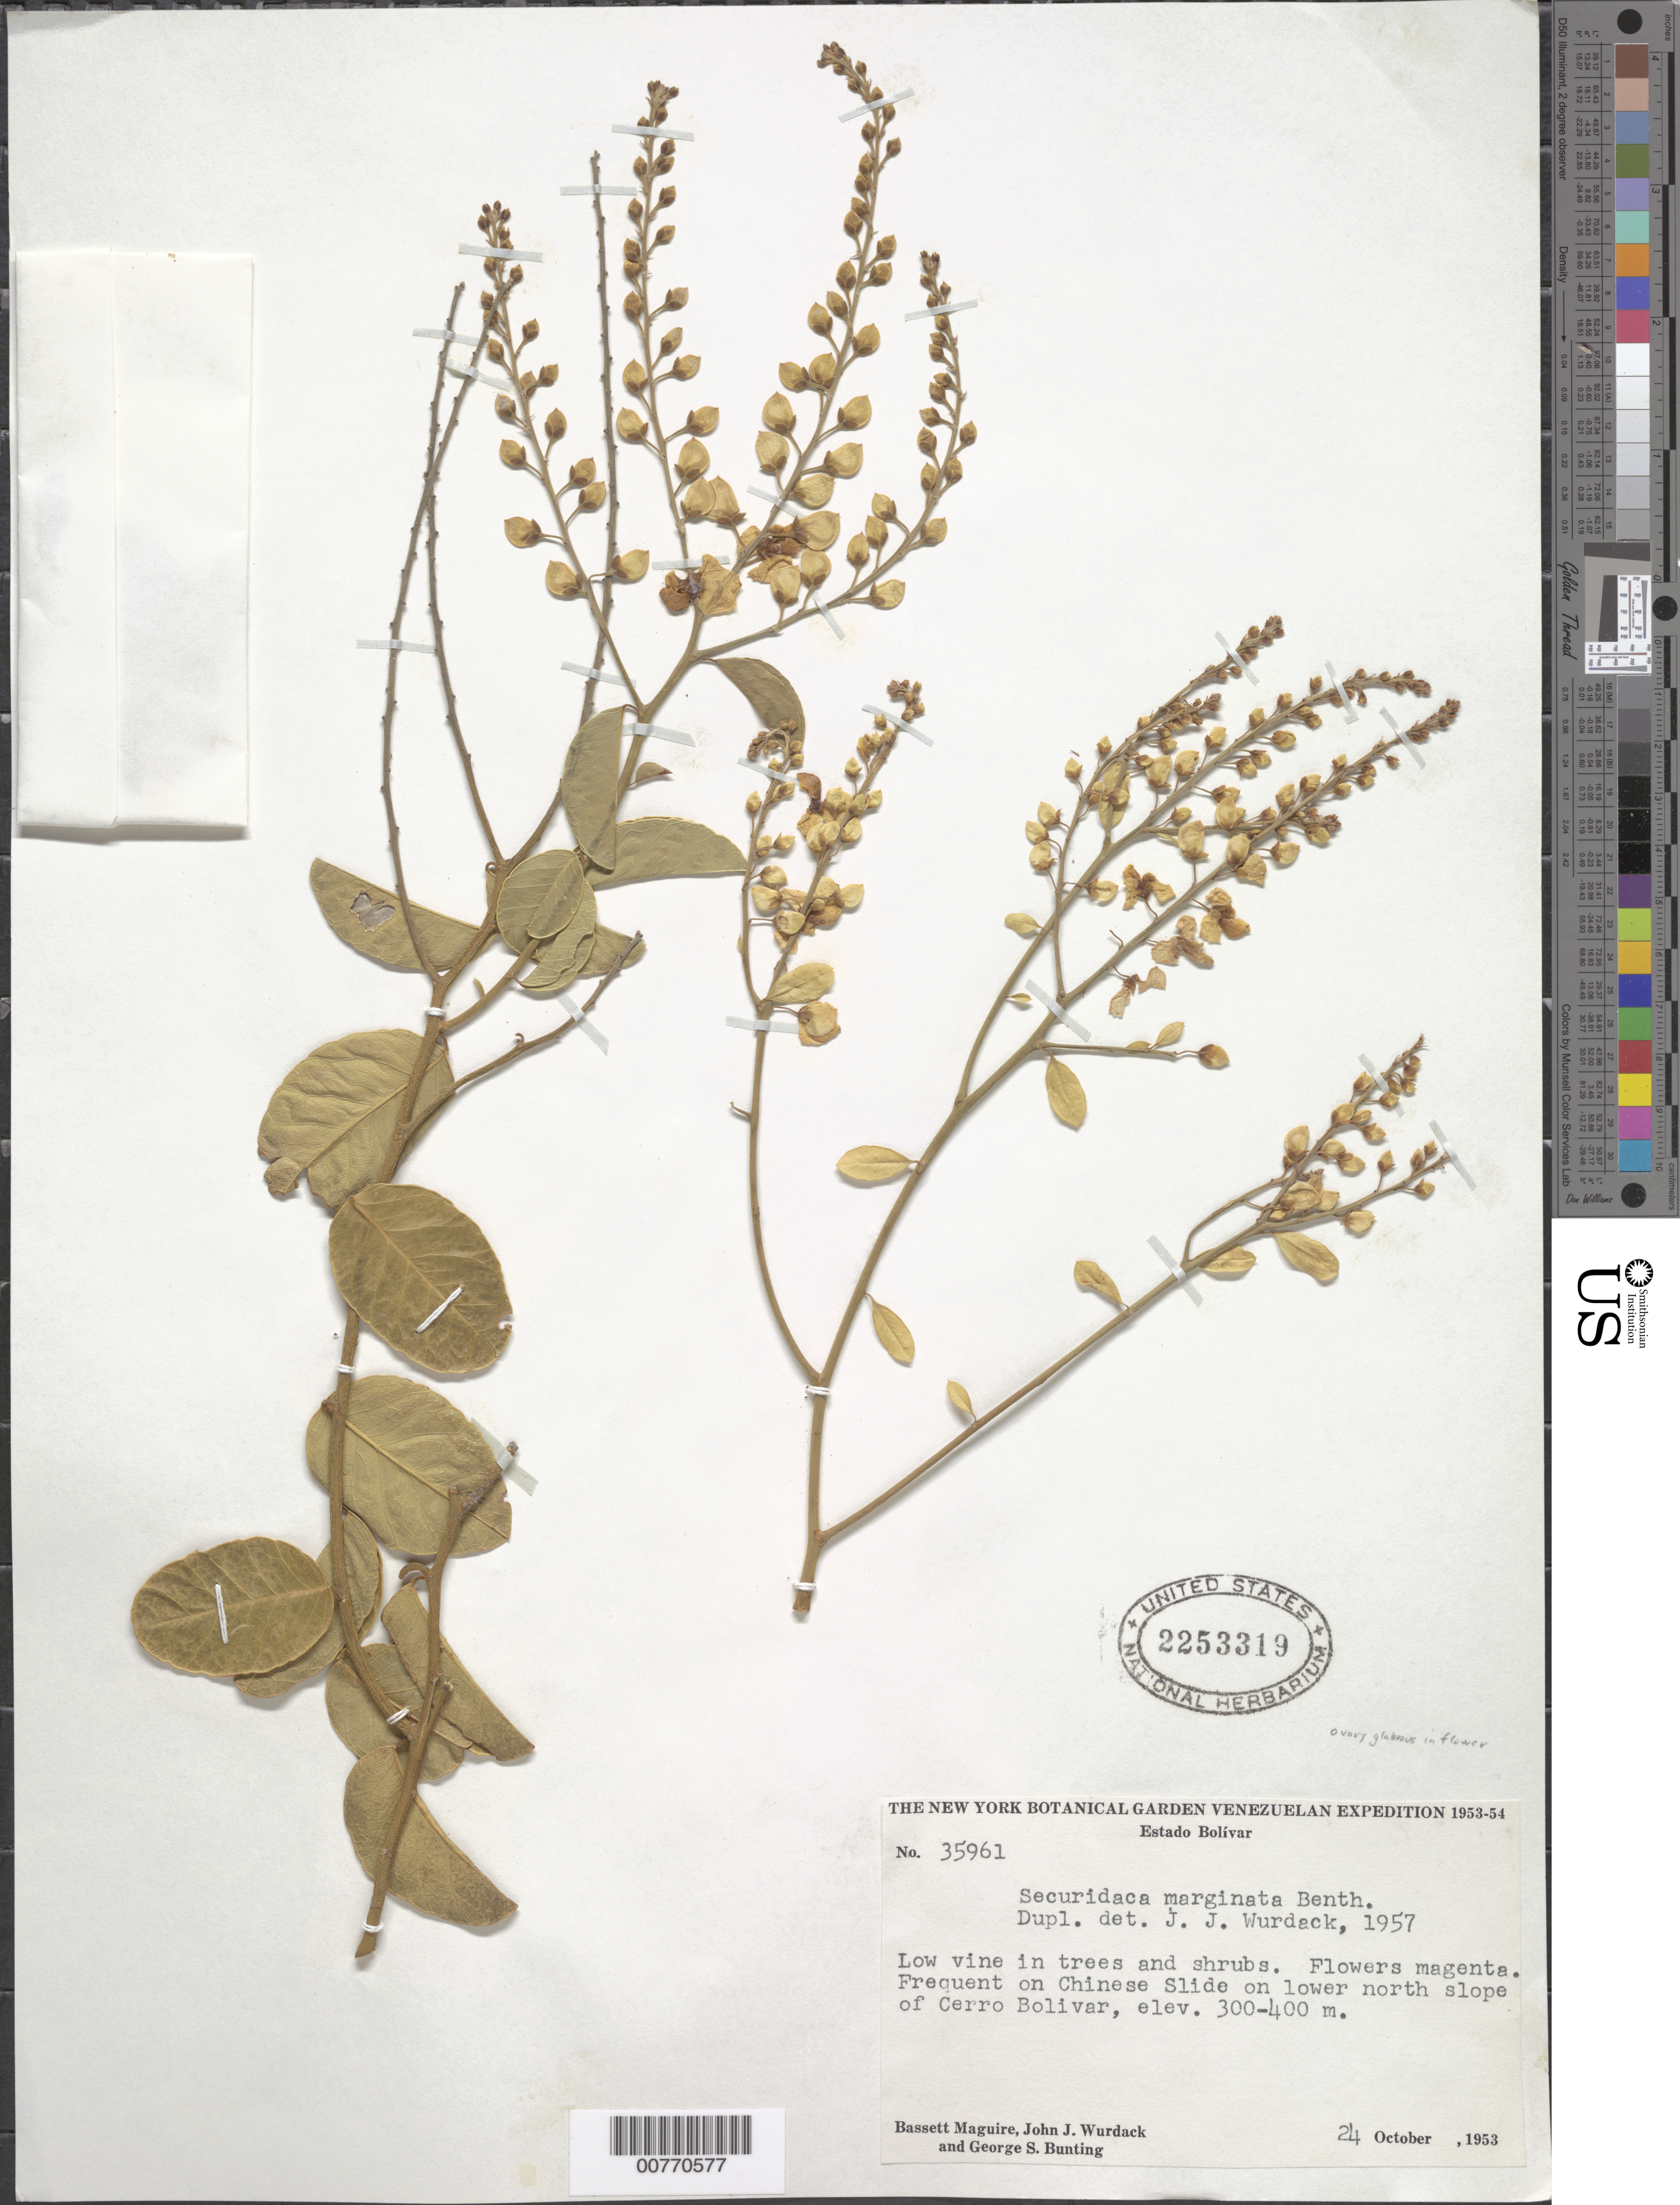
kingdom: Plantae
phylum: Tracheophyta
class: Magnoliopsida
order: Fabales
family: Polygalaceae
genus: Securidaca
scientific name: Securidaca marginata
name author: Benth.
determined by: Wurdack, John J., (US), US (UNITED STATES)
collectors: B. Maguire, J. J. Wurdack & G. S. Bunting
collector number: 35961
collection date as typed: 24-Oct-53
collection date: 1953-10-24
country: Venezuela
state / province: Bolívar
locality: Cerro Bolívar, Chinese Slide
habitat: In trees and shrubs, on lower N slope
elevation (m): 300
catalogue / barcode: US 2253319